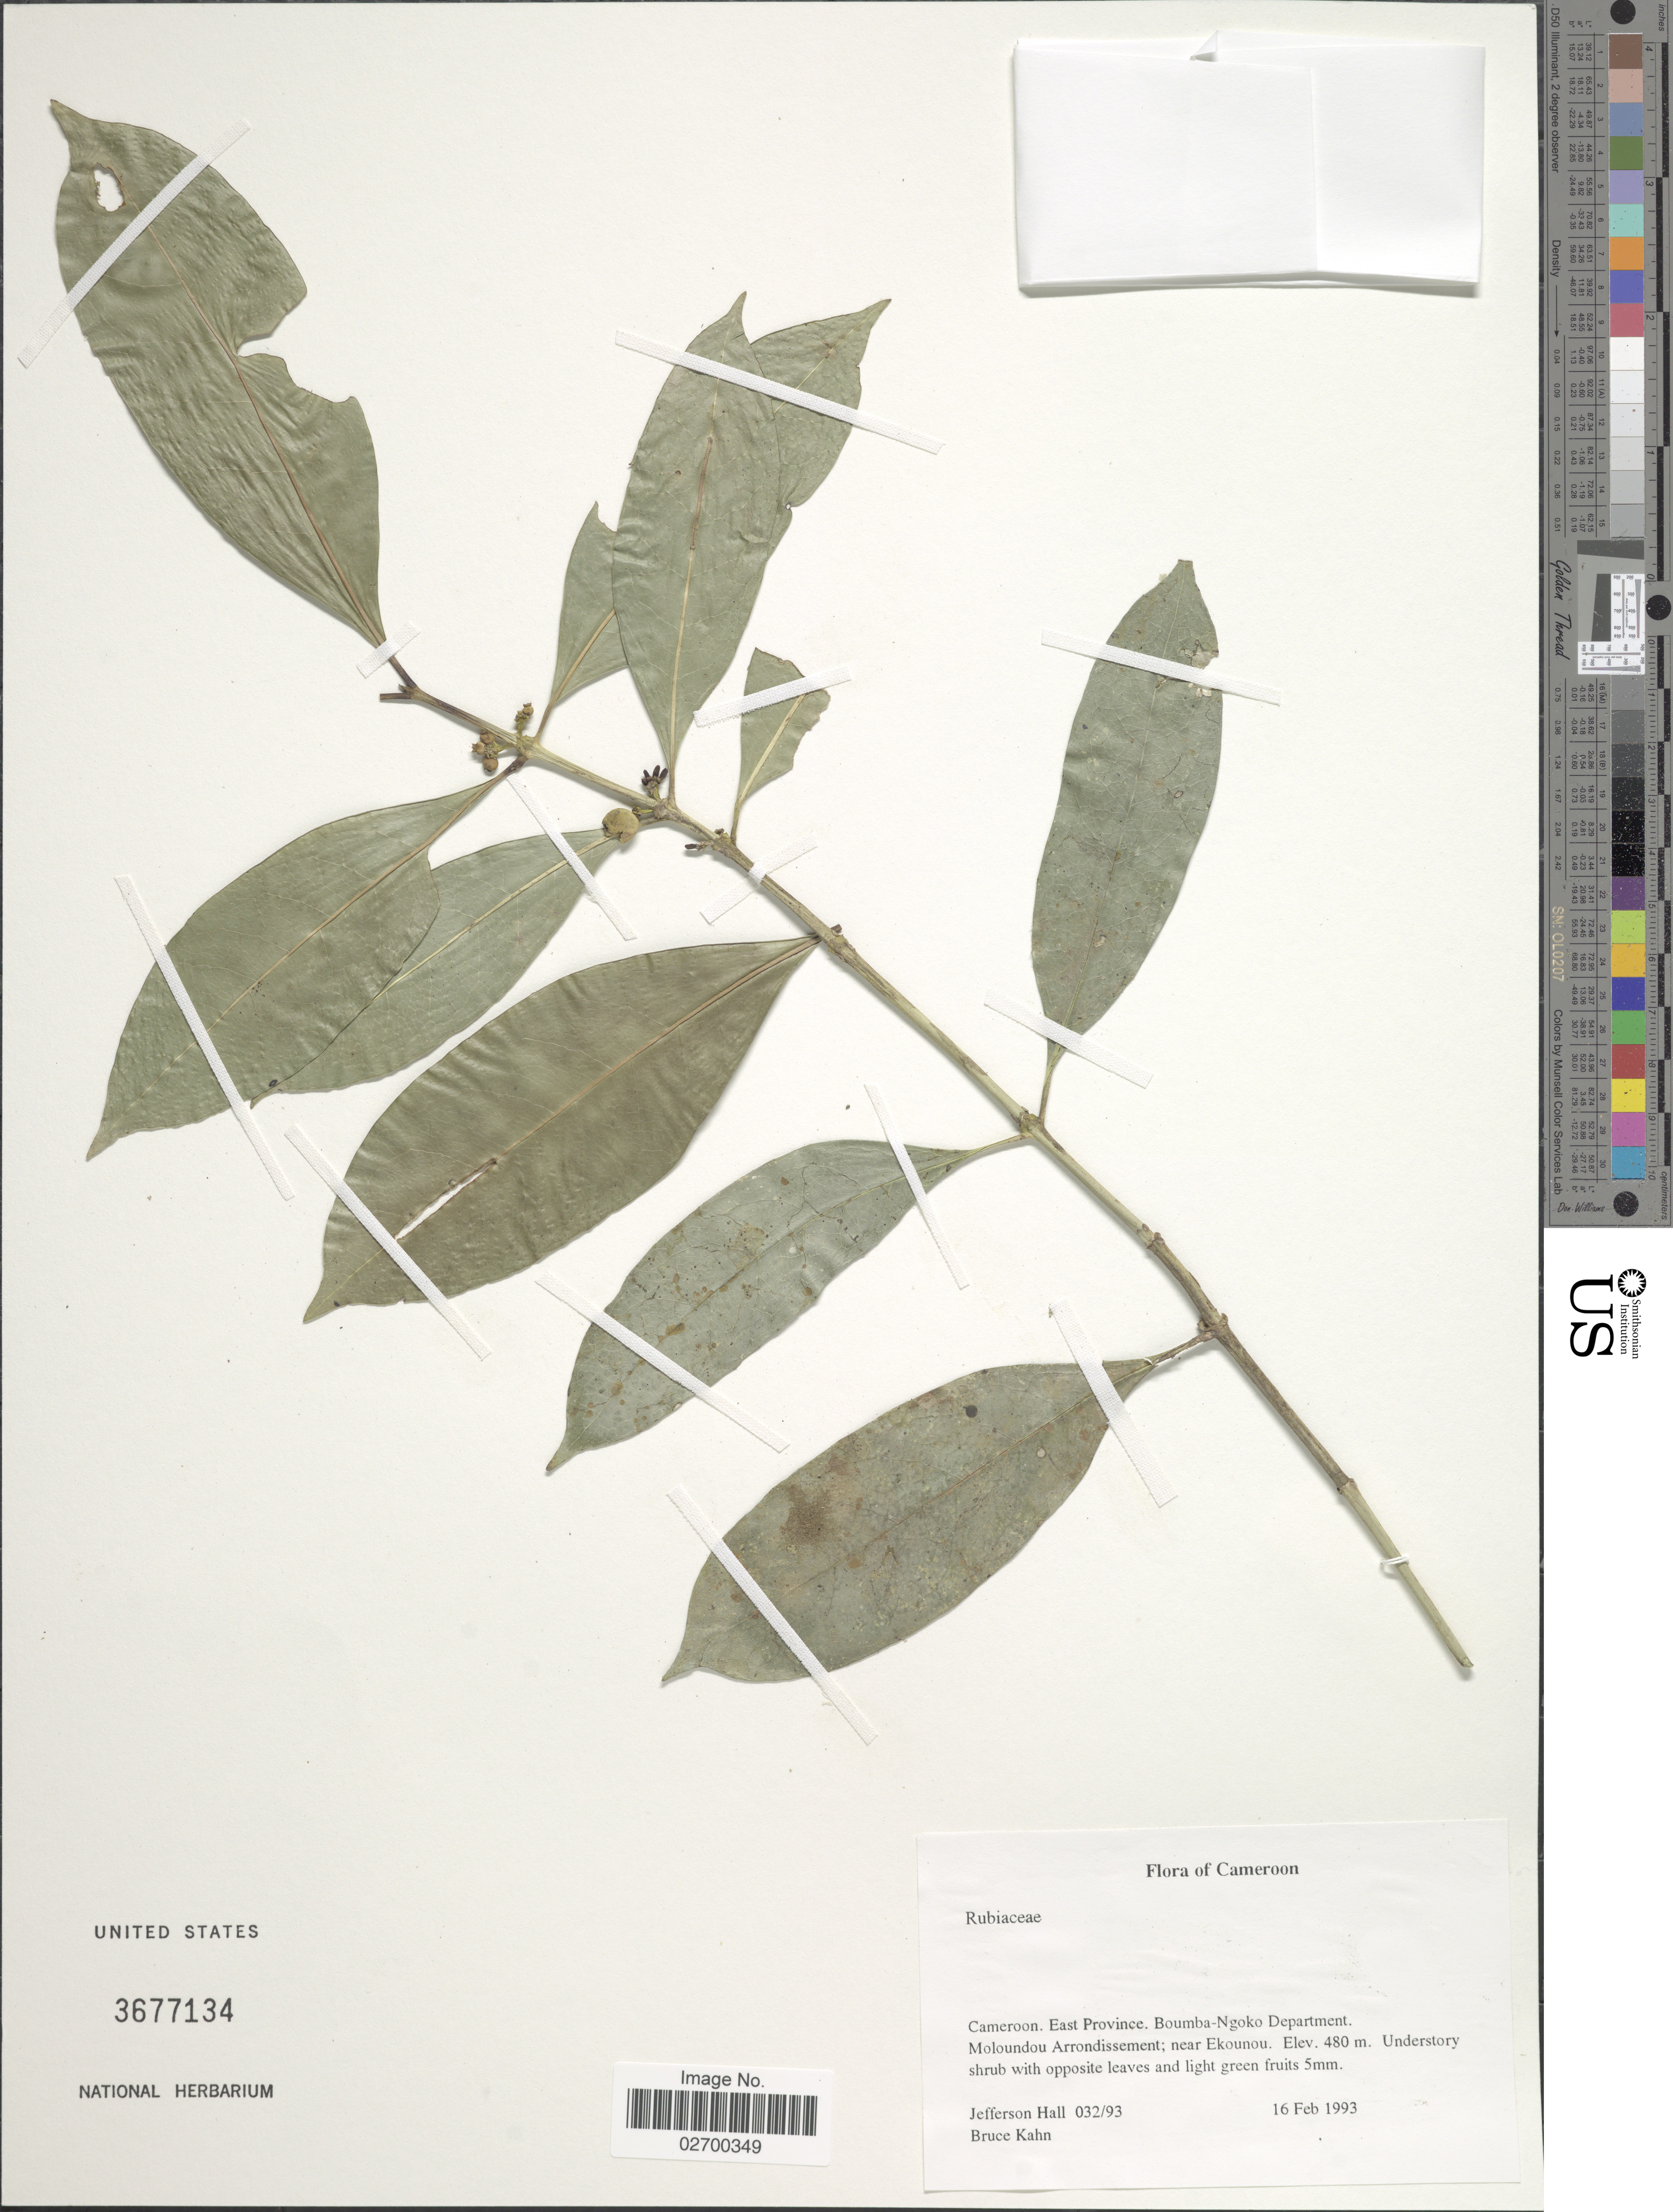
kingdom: Plantae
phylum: Tracheophyta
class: Magnoliopsida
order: Gentianales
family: Rubiaceae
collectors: J. Hall & B. Kahn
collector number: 032/93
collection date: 1993-02-16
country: Cameroon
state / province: Est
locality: East Province. Boumba-Ngoko Department. Moloundou Arrondissement; near Ekounou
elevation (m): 480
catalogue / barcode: US 3677134